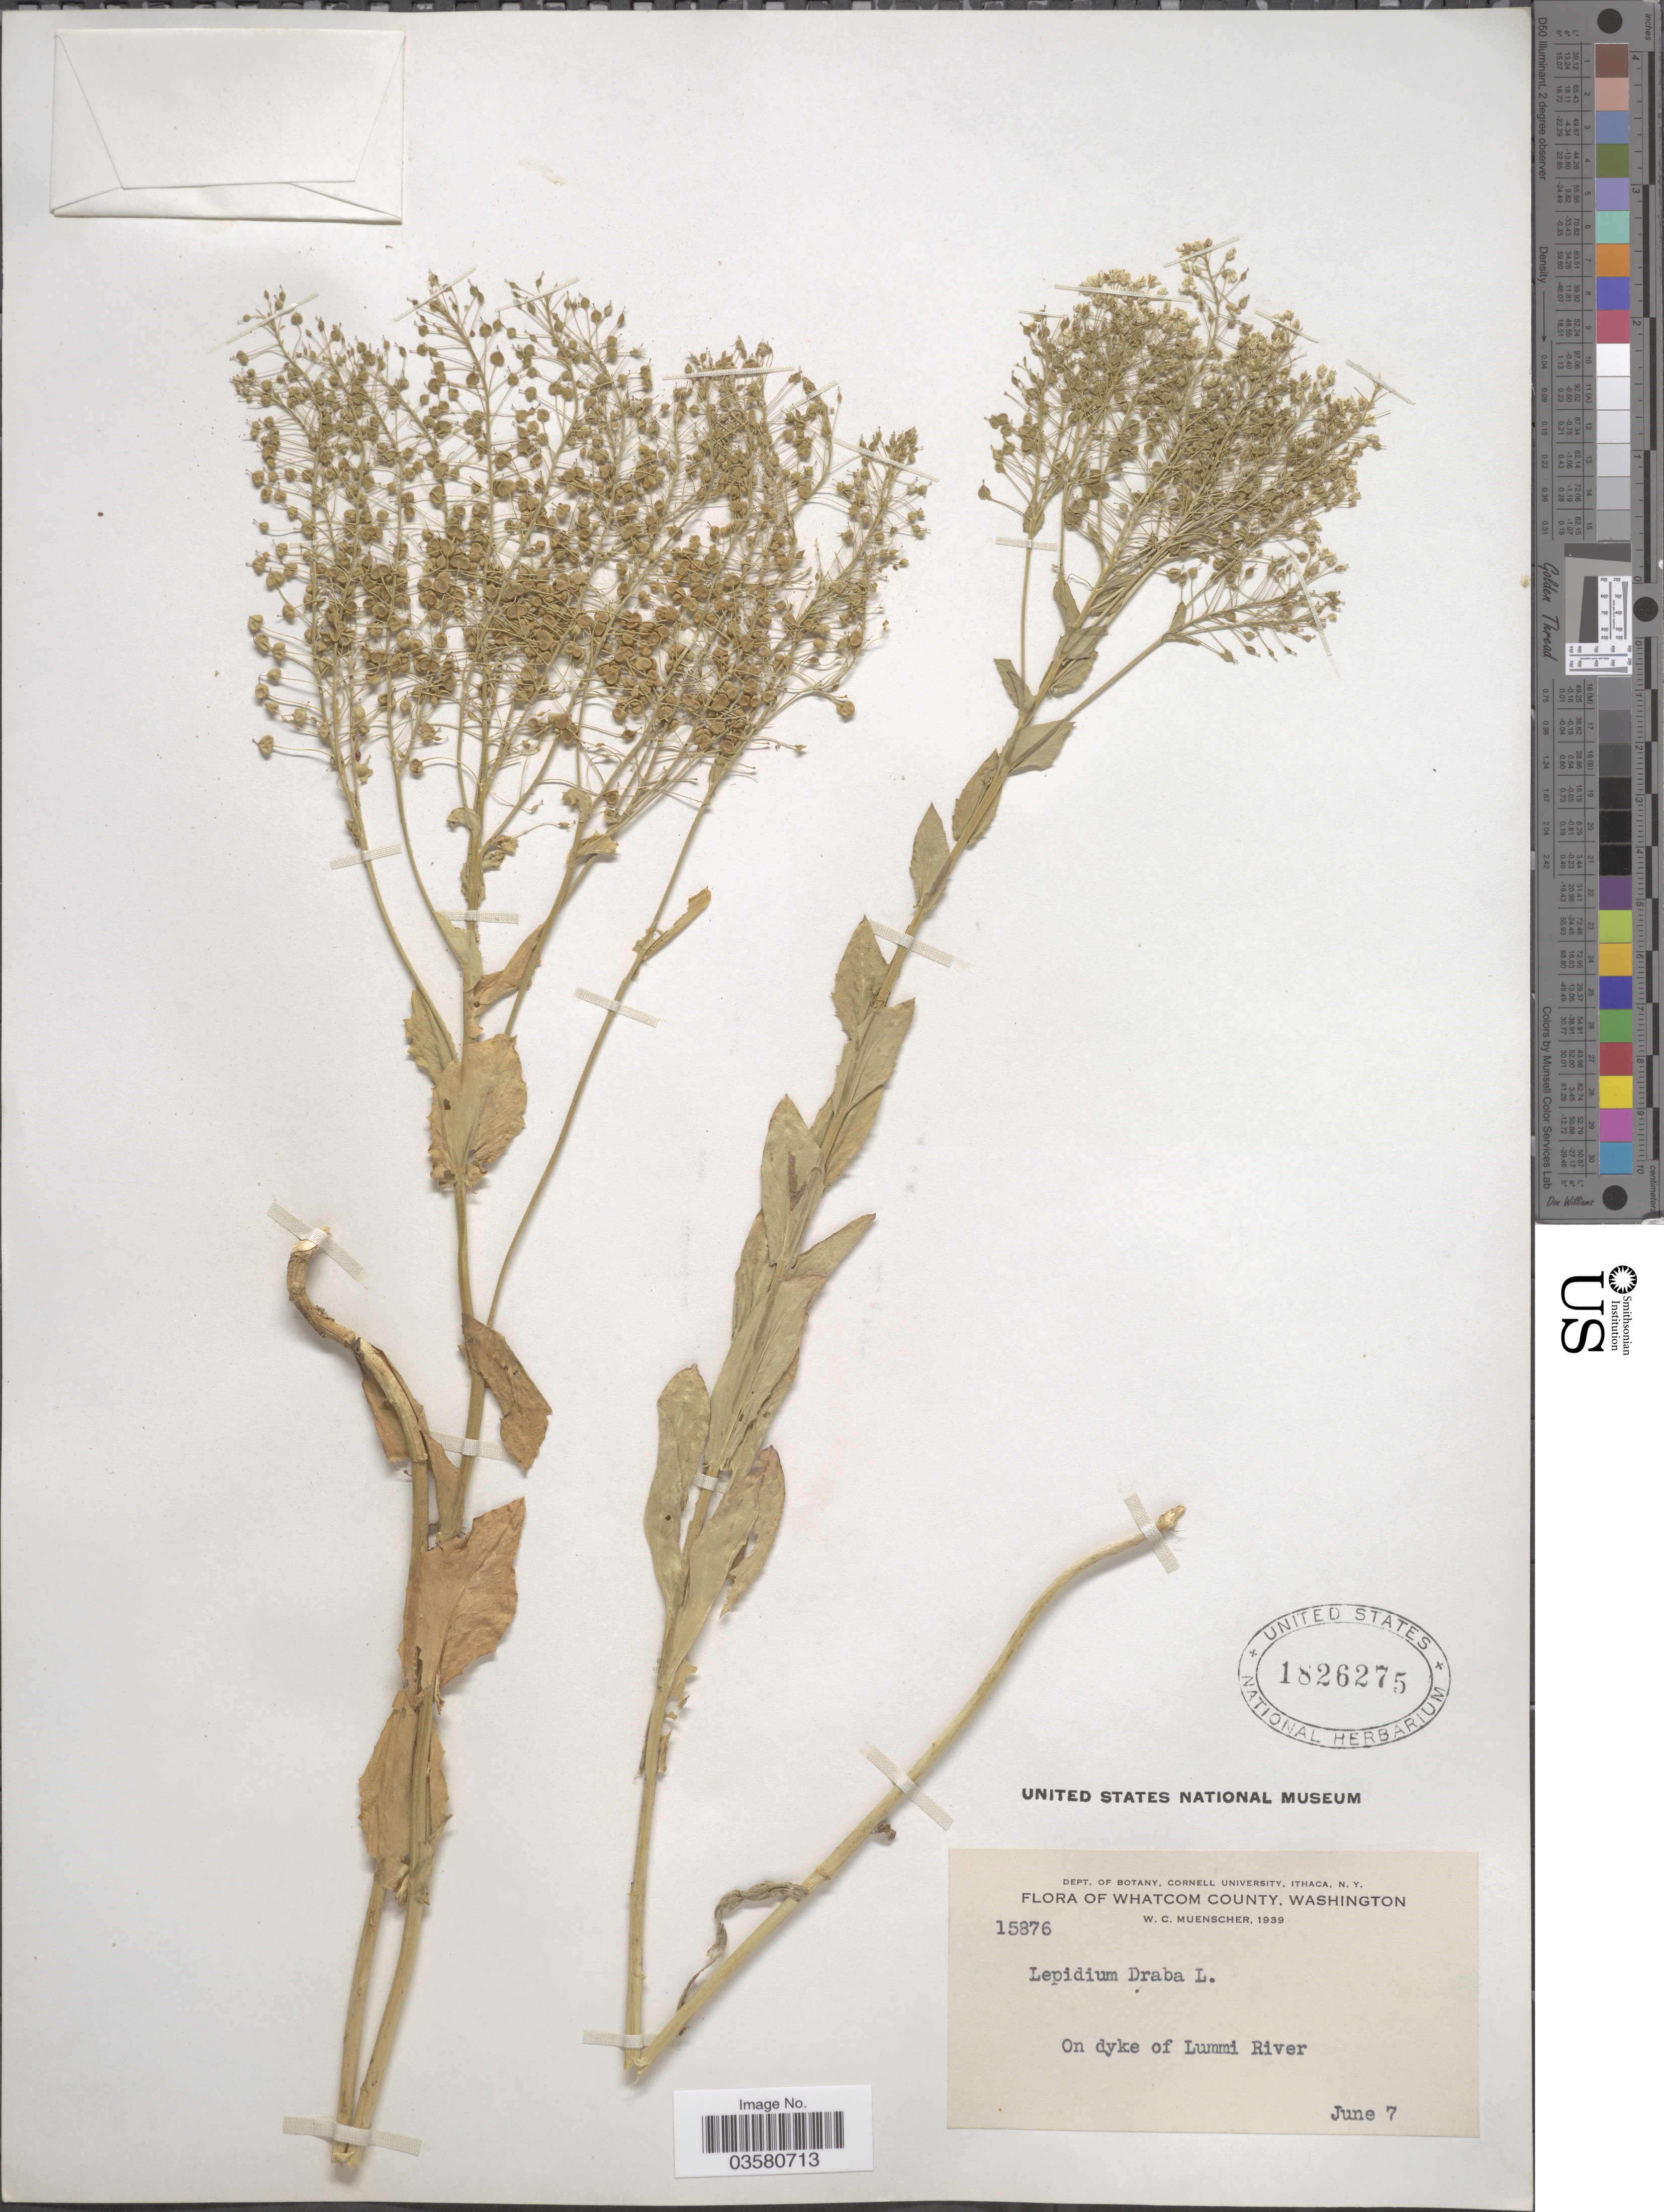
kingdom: Plantae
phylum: Tracheophyta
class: Magnoliopsida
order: Brassicales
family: Brassicaceae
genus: Lepidium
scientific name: Lepidium draba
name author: L.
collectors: W. Muenscher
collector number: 15876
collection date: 1939-06-07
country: United States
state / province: Washington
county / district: Whatcom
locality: Whatcom County. On dyke of Lummi River.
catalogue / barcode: US 1826275